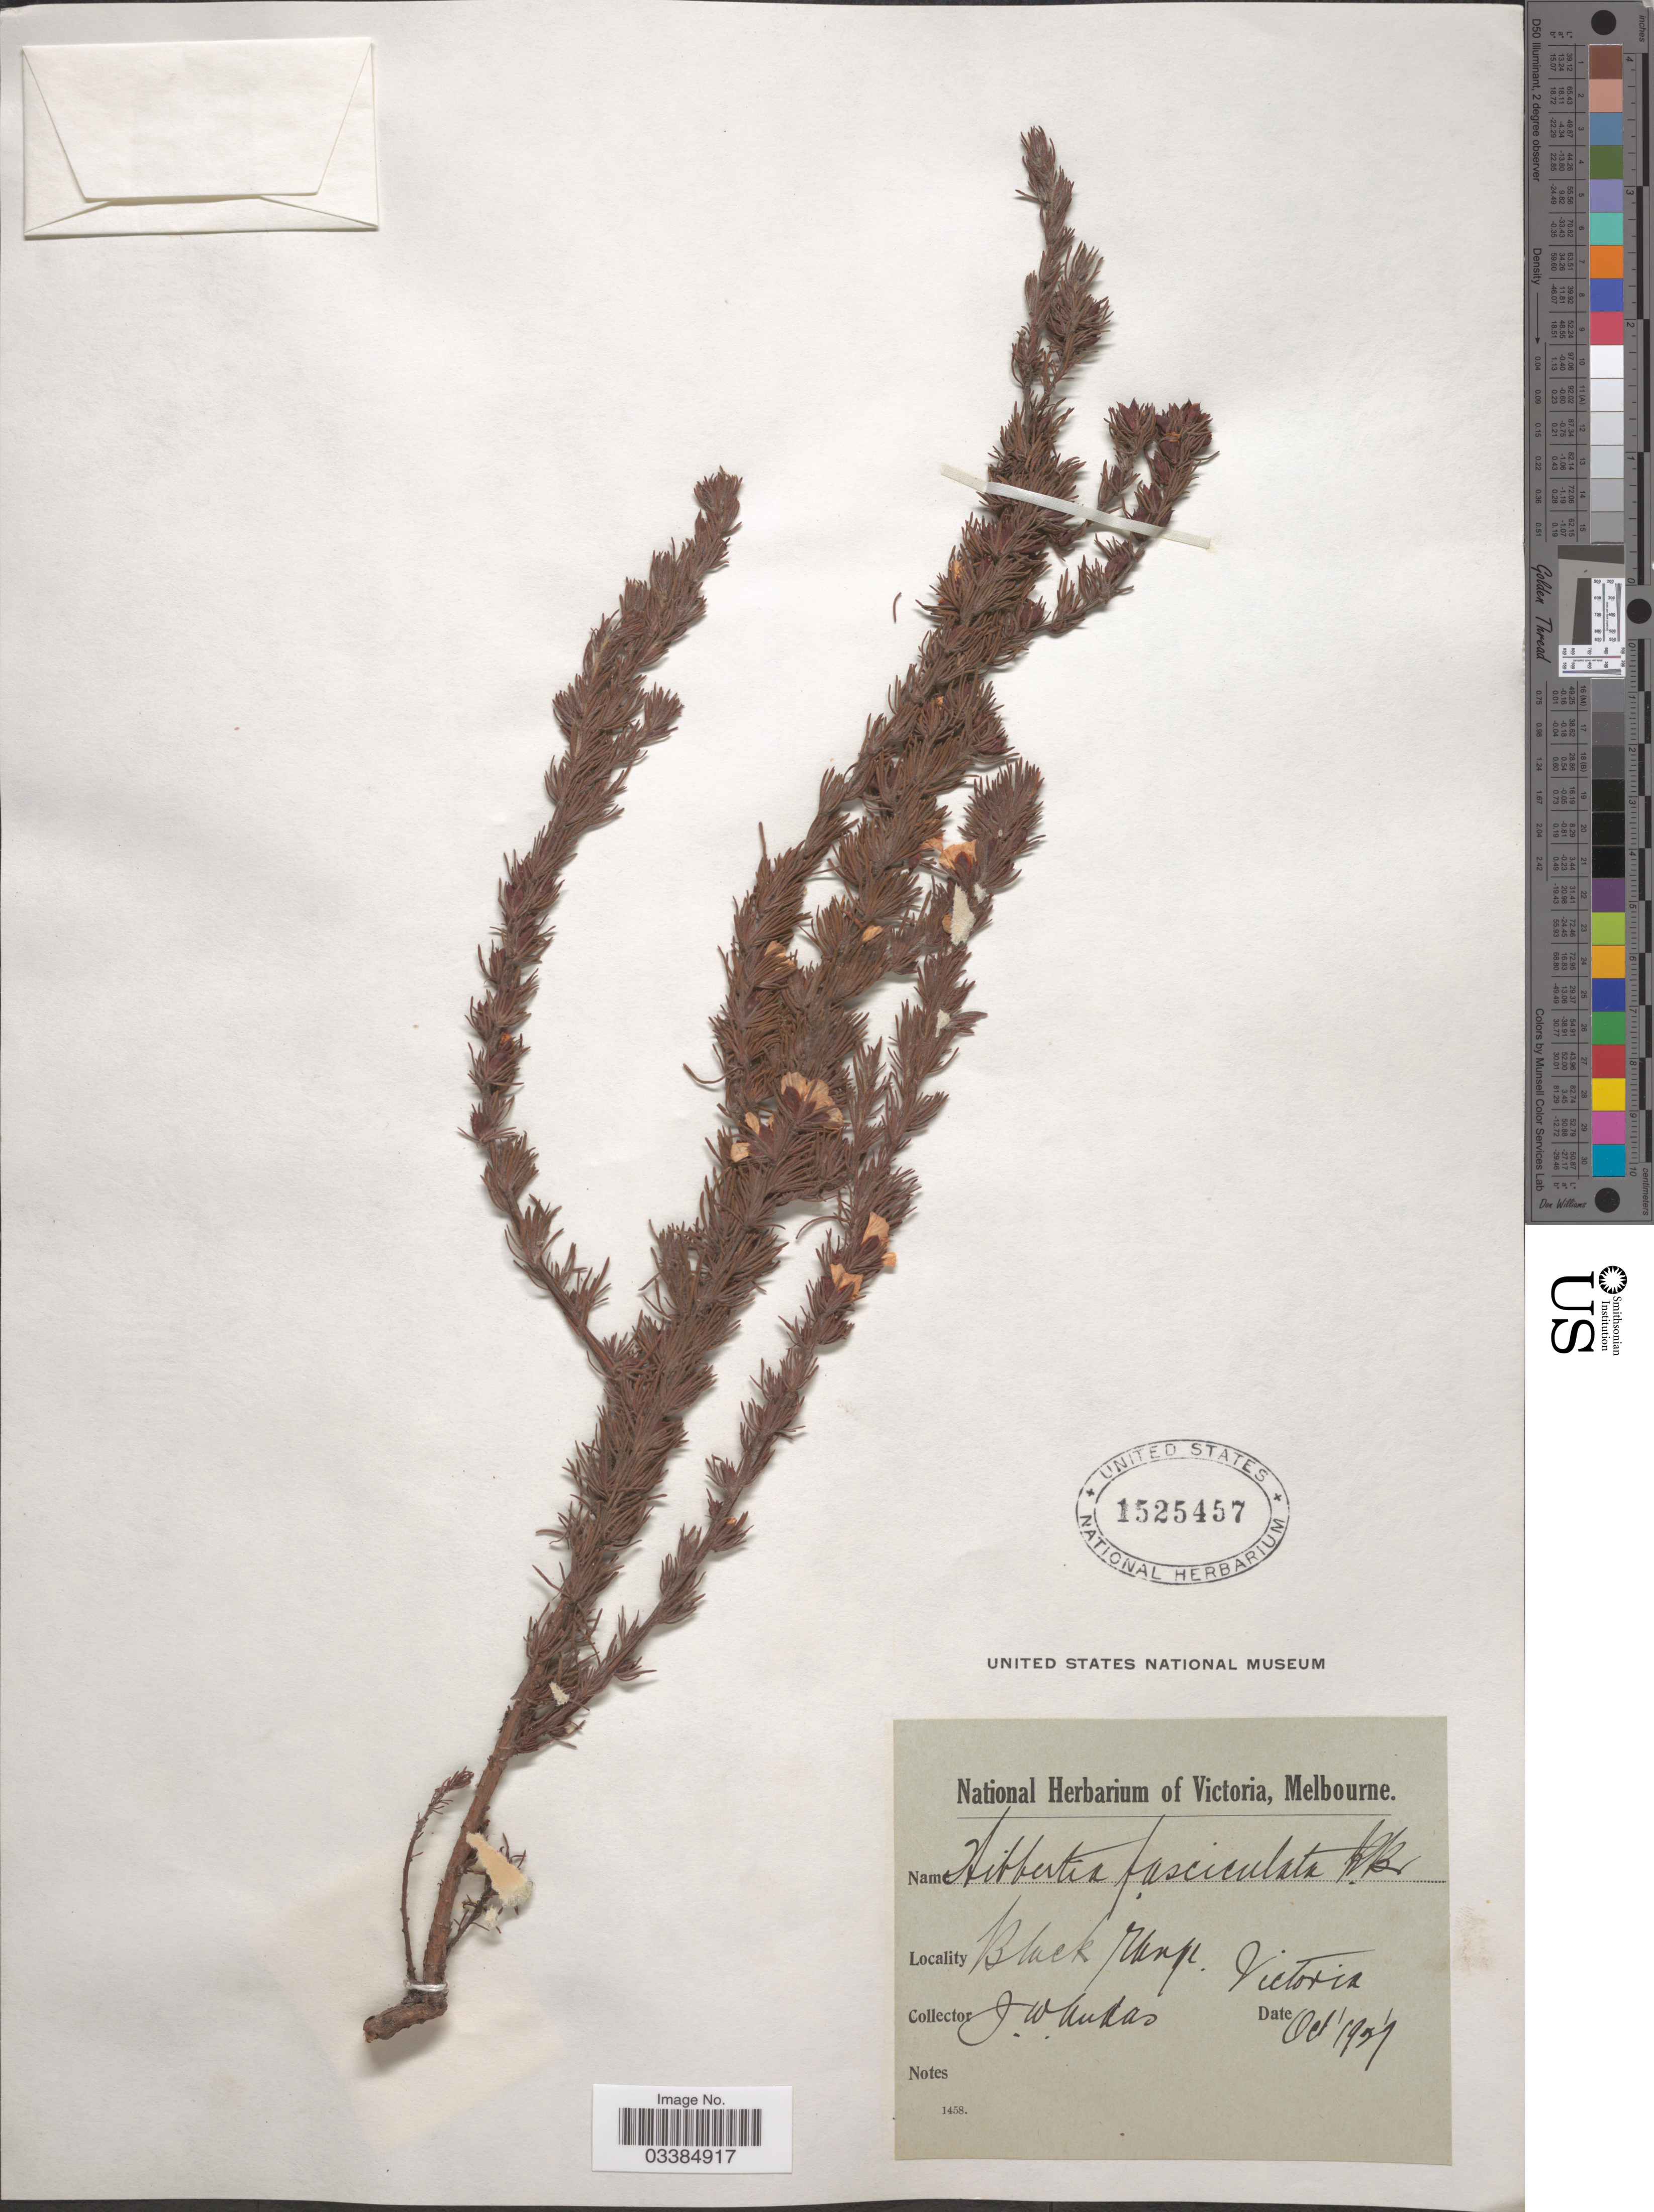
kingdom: Plantae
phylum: Tracheophyta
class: Magnoliopsida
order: Dilleniales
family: Dilleniaceae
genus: Hibbertia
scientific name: Hibbertia fasciculata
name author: R. Br. ex DC.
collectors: J. Audas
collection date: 1929-10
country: Australia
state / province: Victoria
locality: Black range. Victoria.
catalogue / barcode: US 1525457